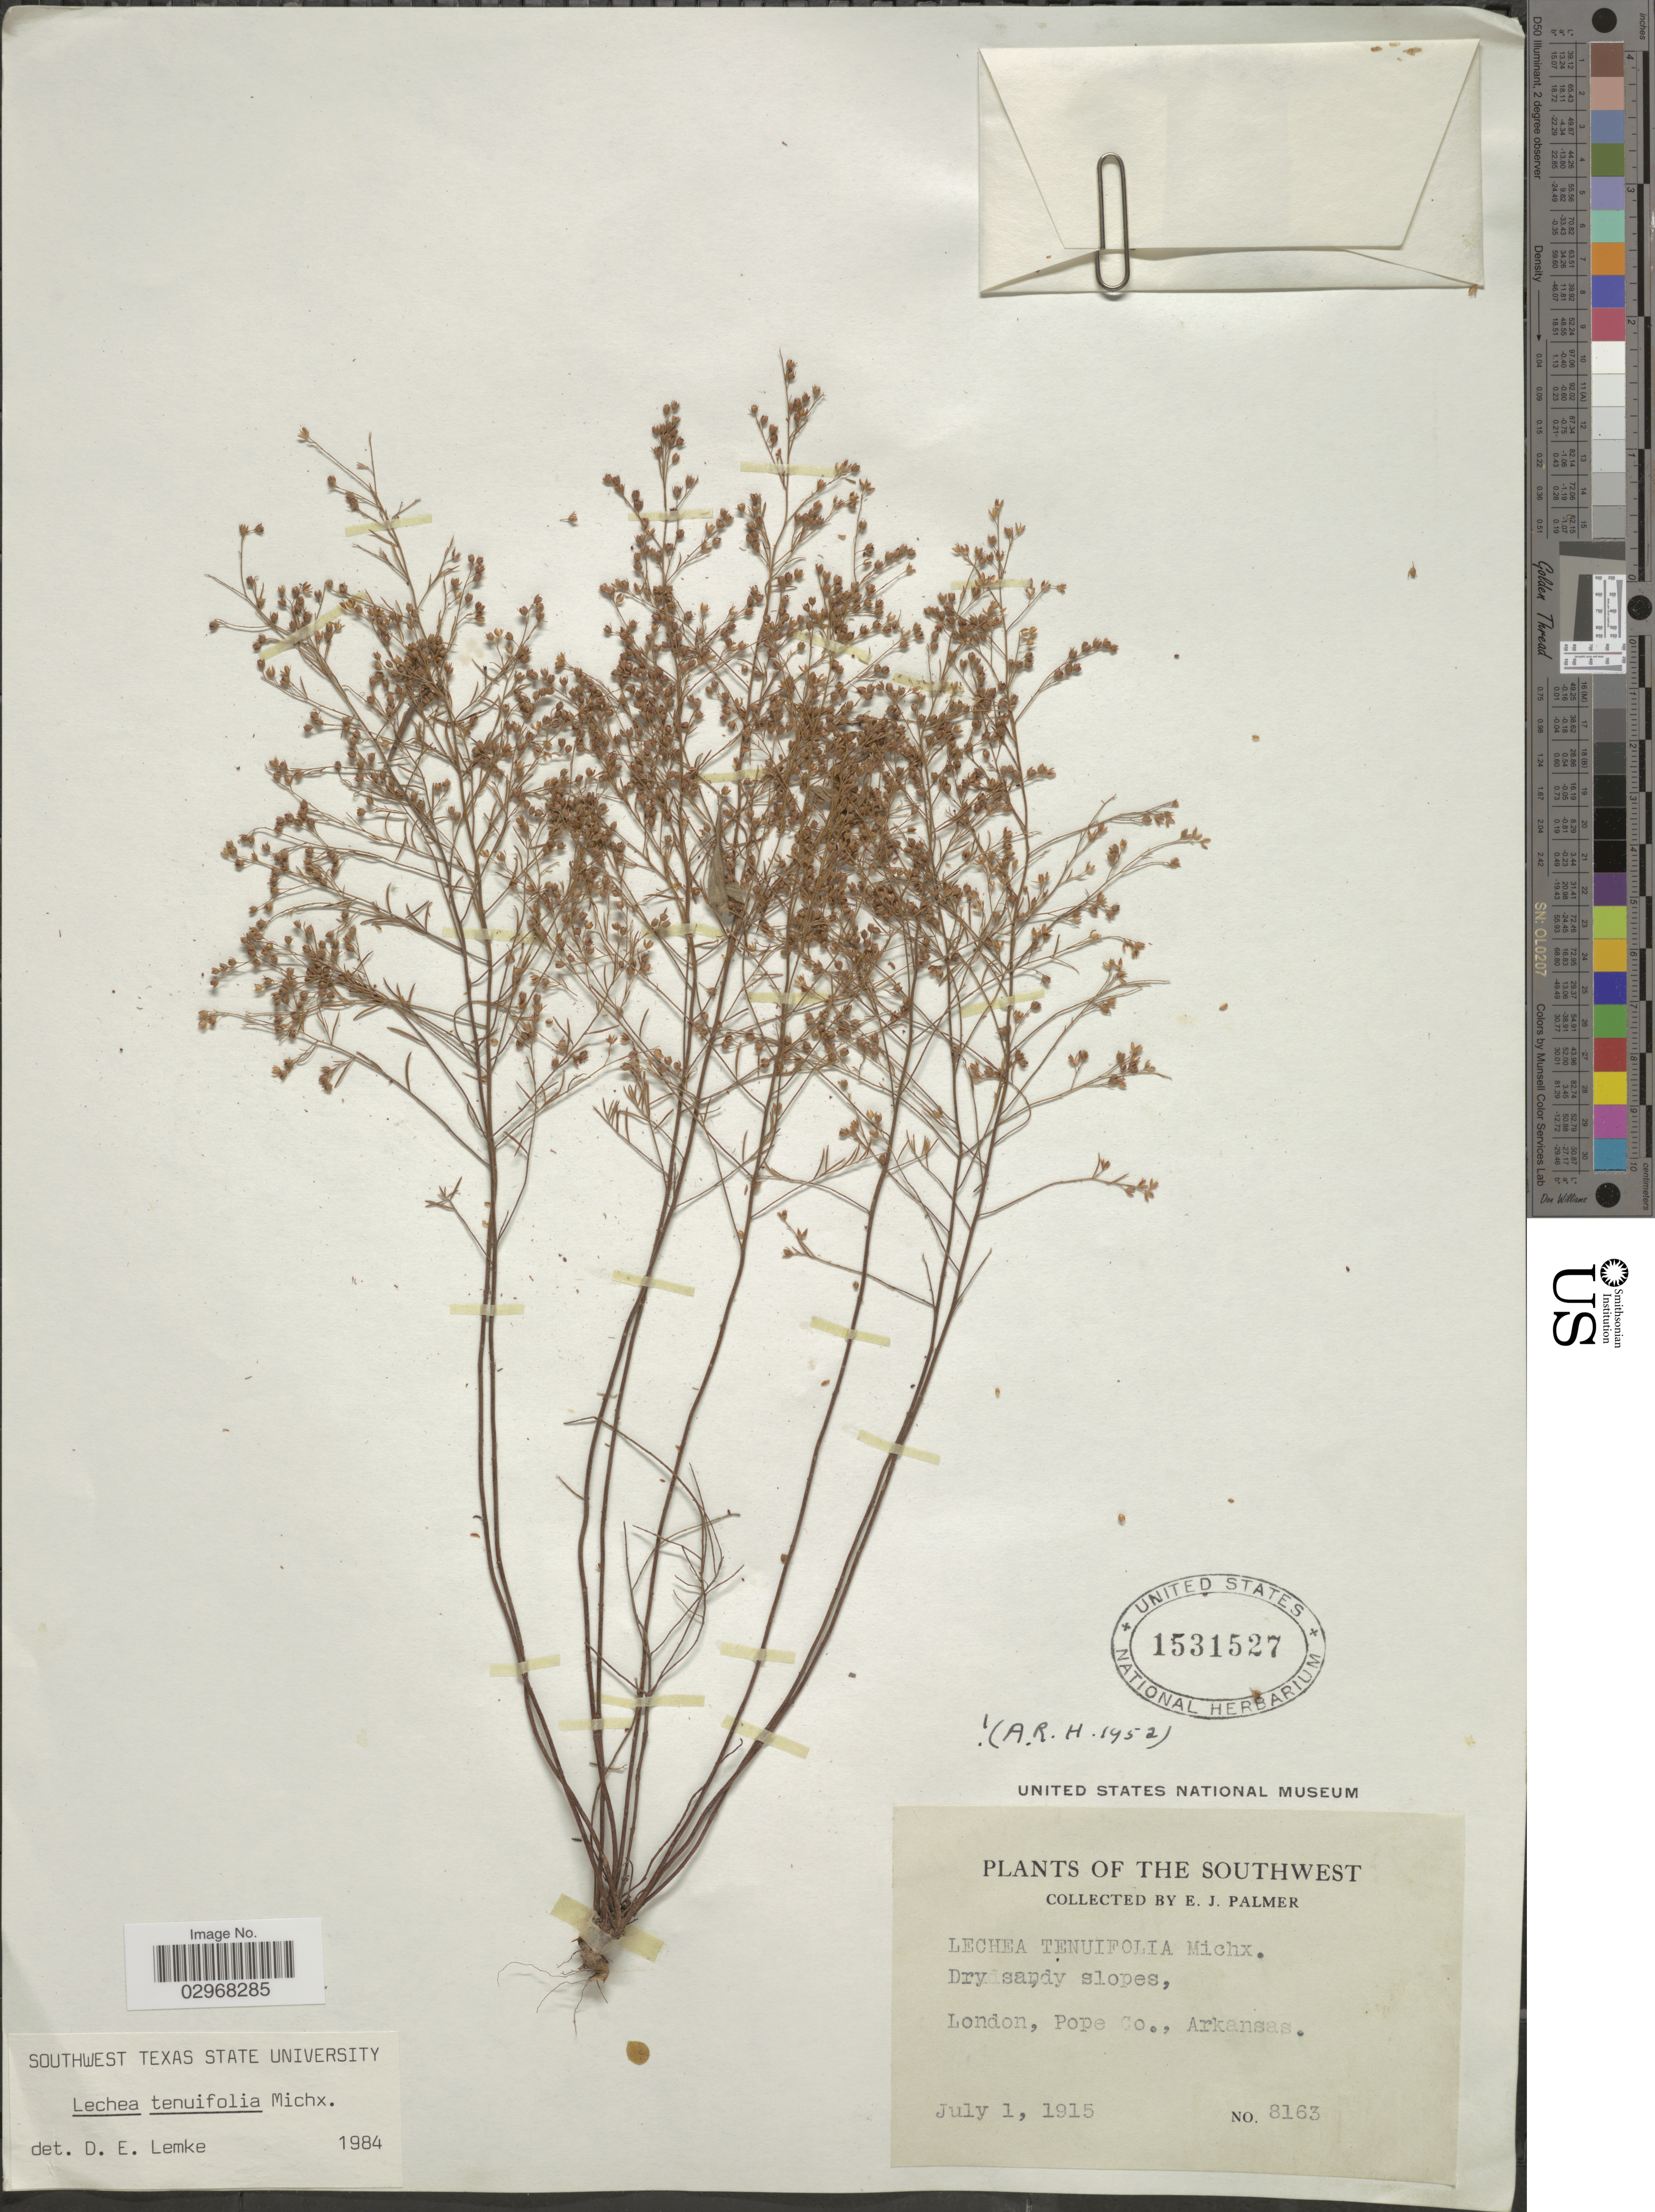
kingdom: Plantae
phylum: Tracheophyta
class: Magnoliopsida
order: Malvales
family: Cistaceae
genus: Lechea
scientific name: Lechea tenuifolia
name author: Michx.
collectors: E. J. Palmer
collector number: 8163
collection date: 1915-07-01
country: United States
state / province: Arkansas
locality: Southwest. London, Pope Co.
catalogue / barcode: US 1531527